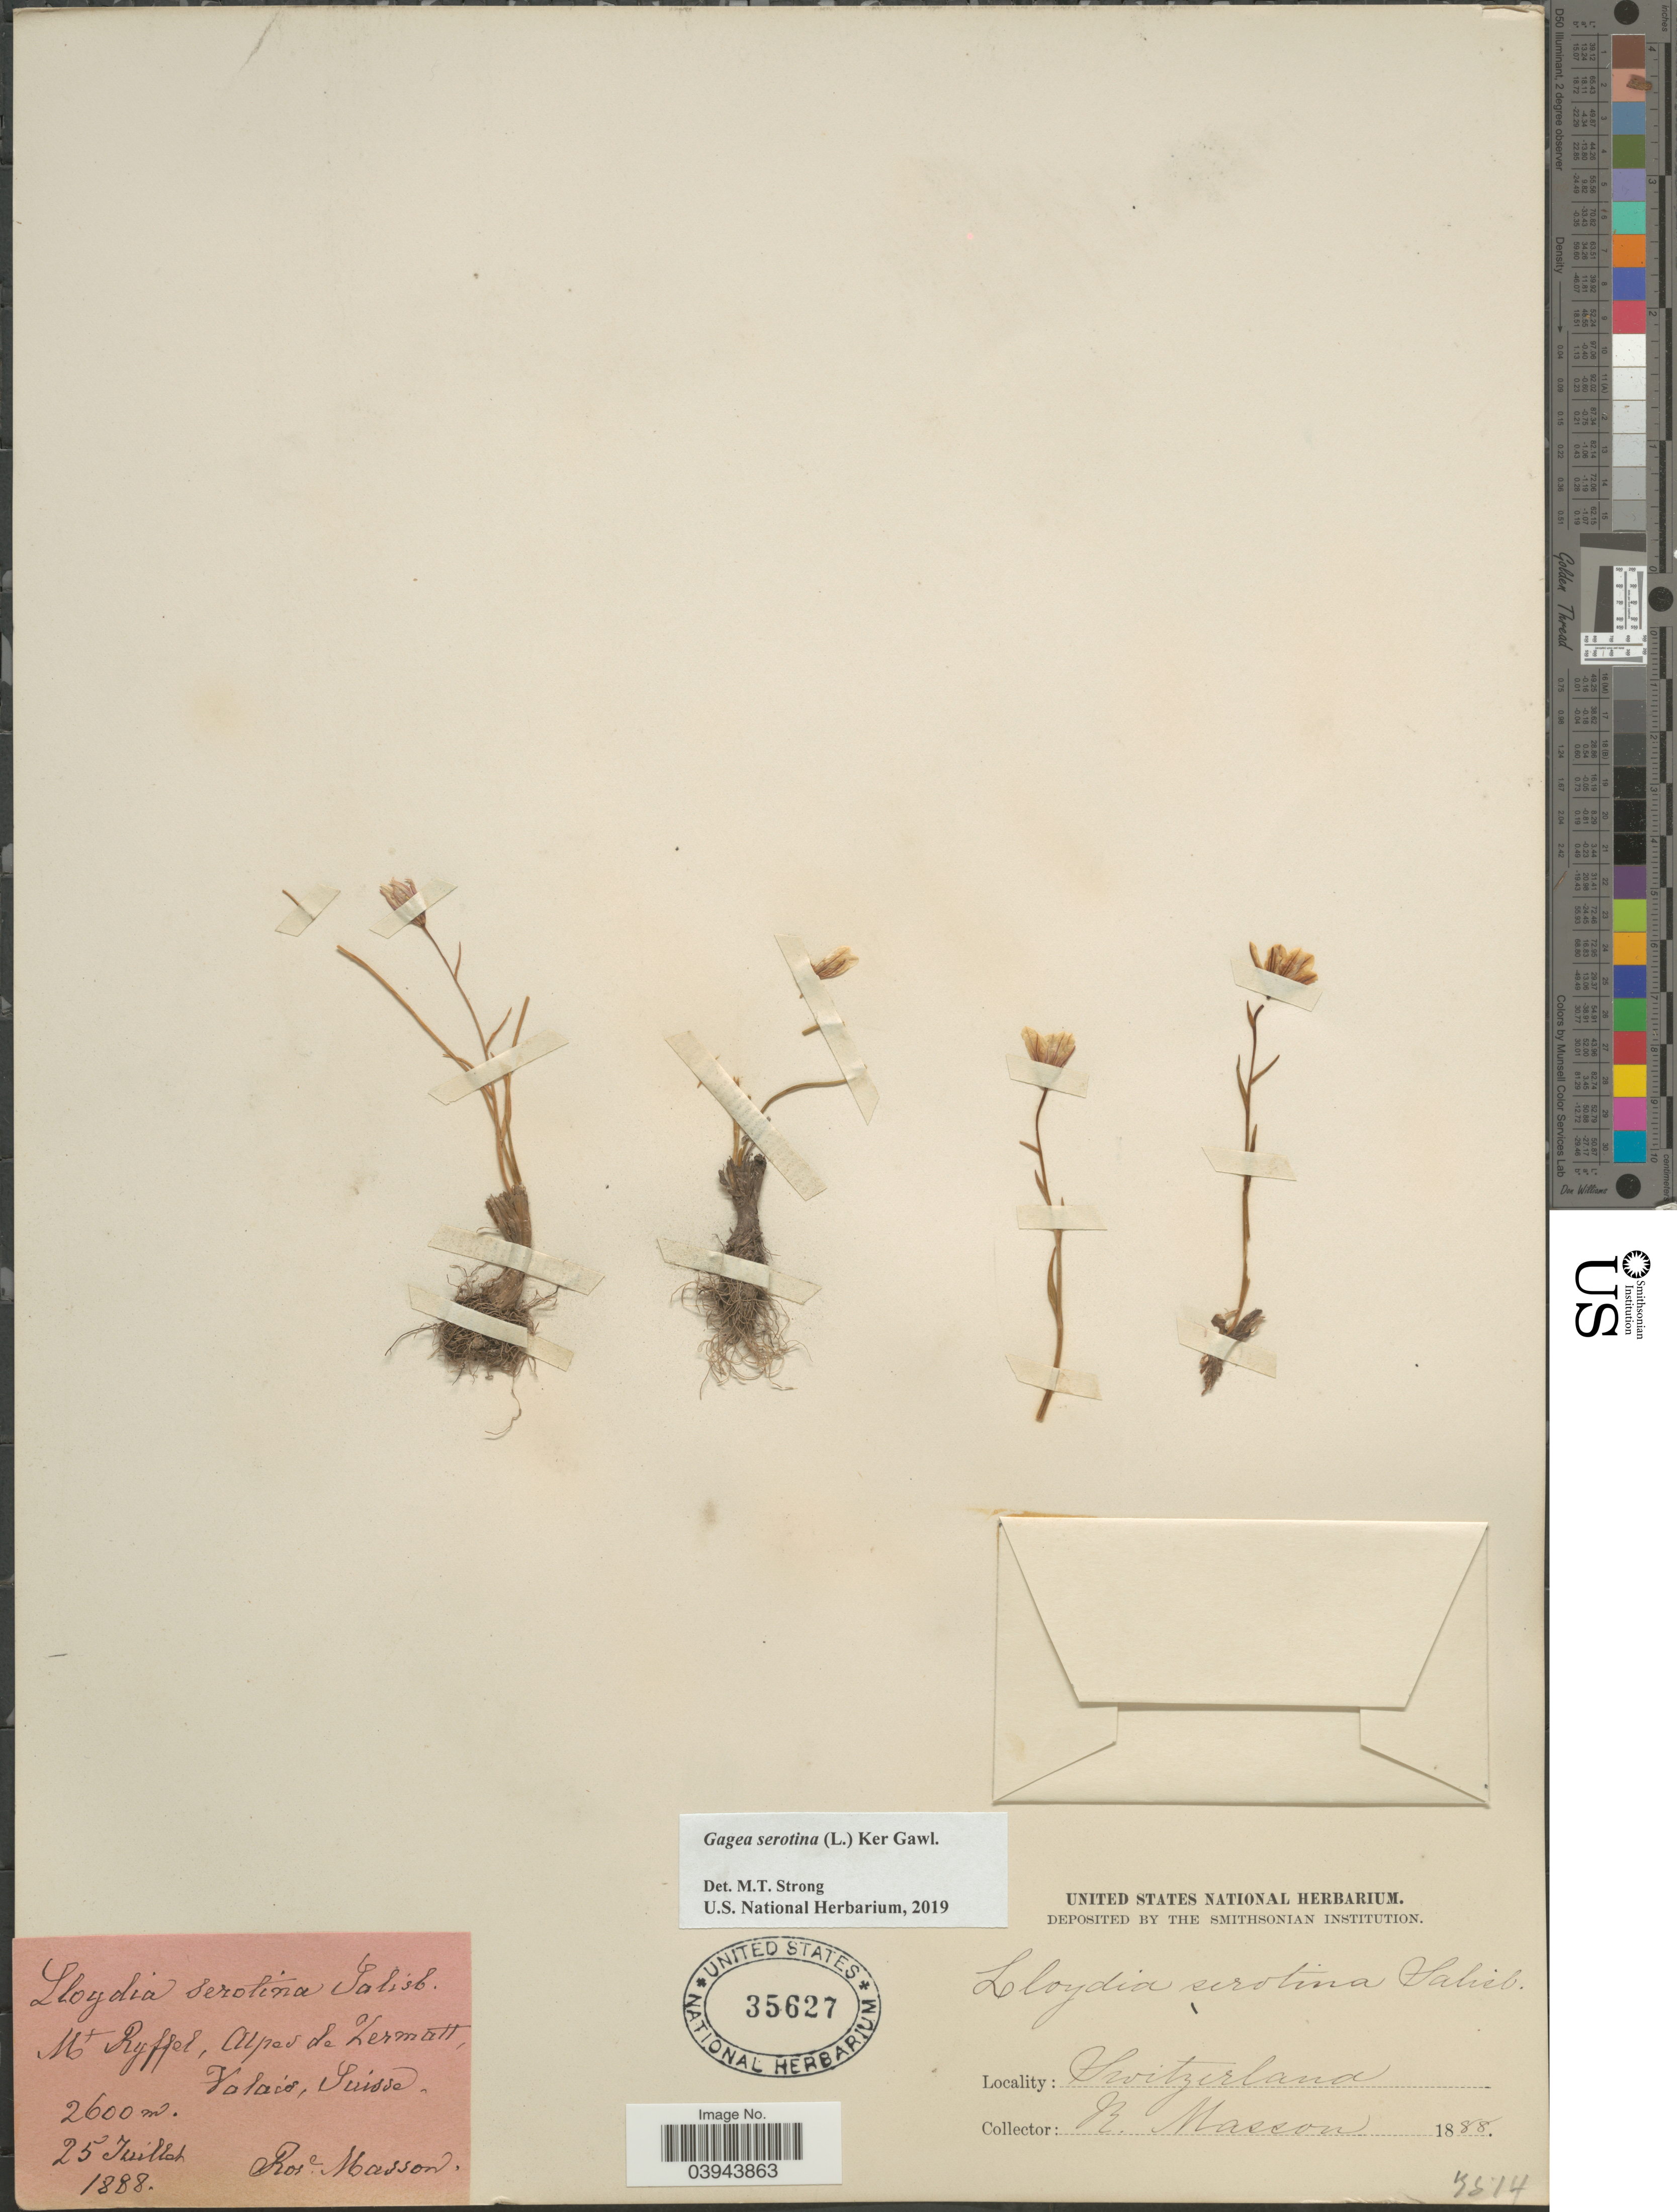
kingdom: Plantae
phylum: Tracheophyta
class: Liliopsida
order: Liliales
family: Liliaceae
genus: Gagea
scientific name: Gagea serotina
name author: (L.) Ker Gawl.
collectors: R. Masson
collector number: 7514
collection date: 1888-07-25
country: Switzerland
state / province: Valais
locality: Mt Ryffel, Alpes de Zermatt, Suisse.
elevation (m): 2600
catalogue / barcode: US 35627